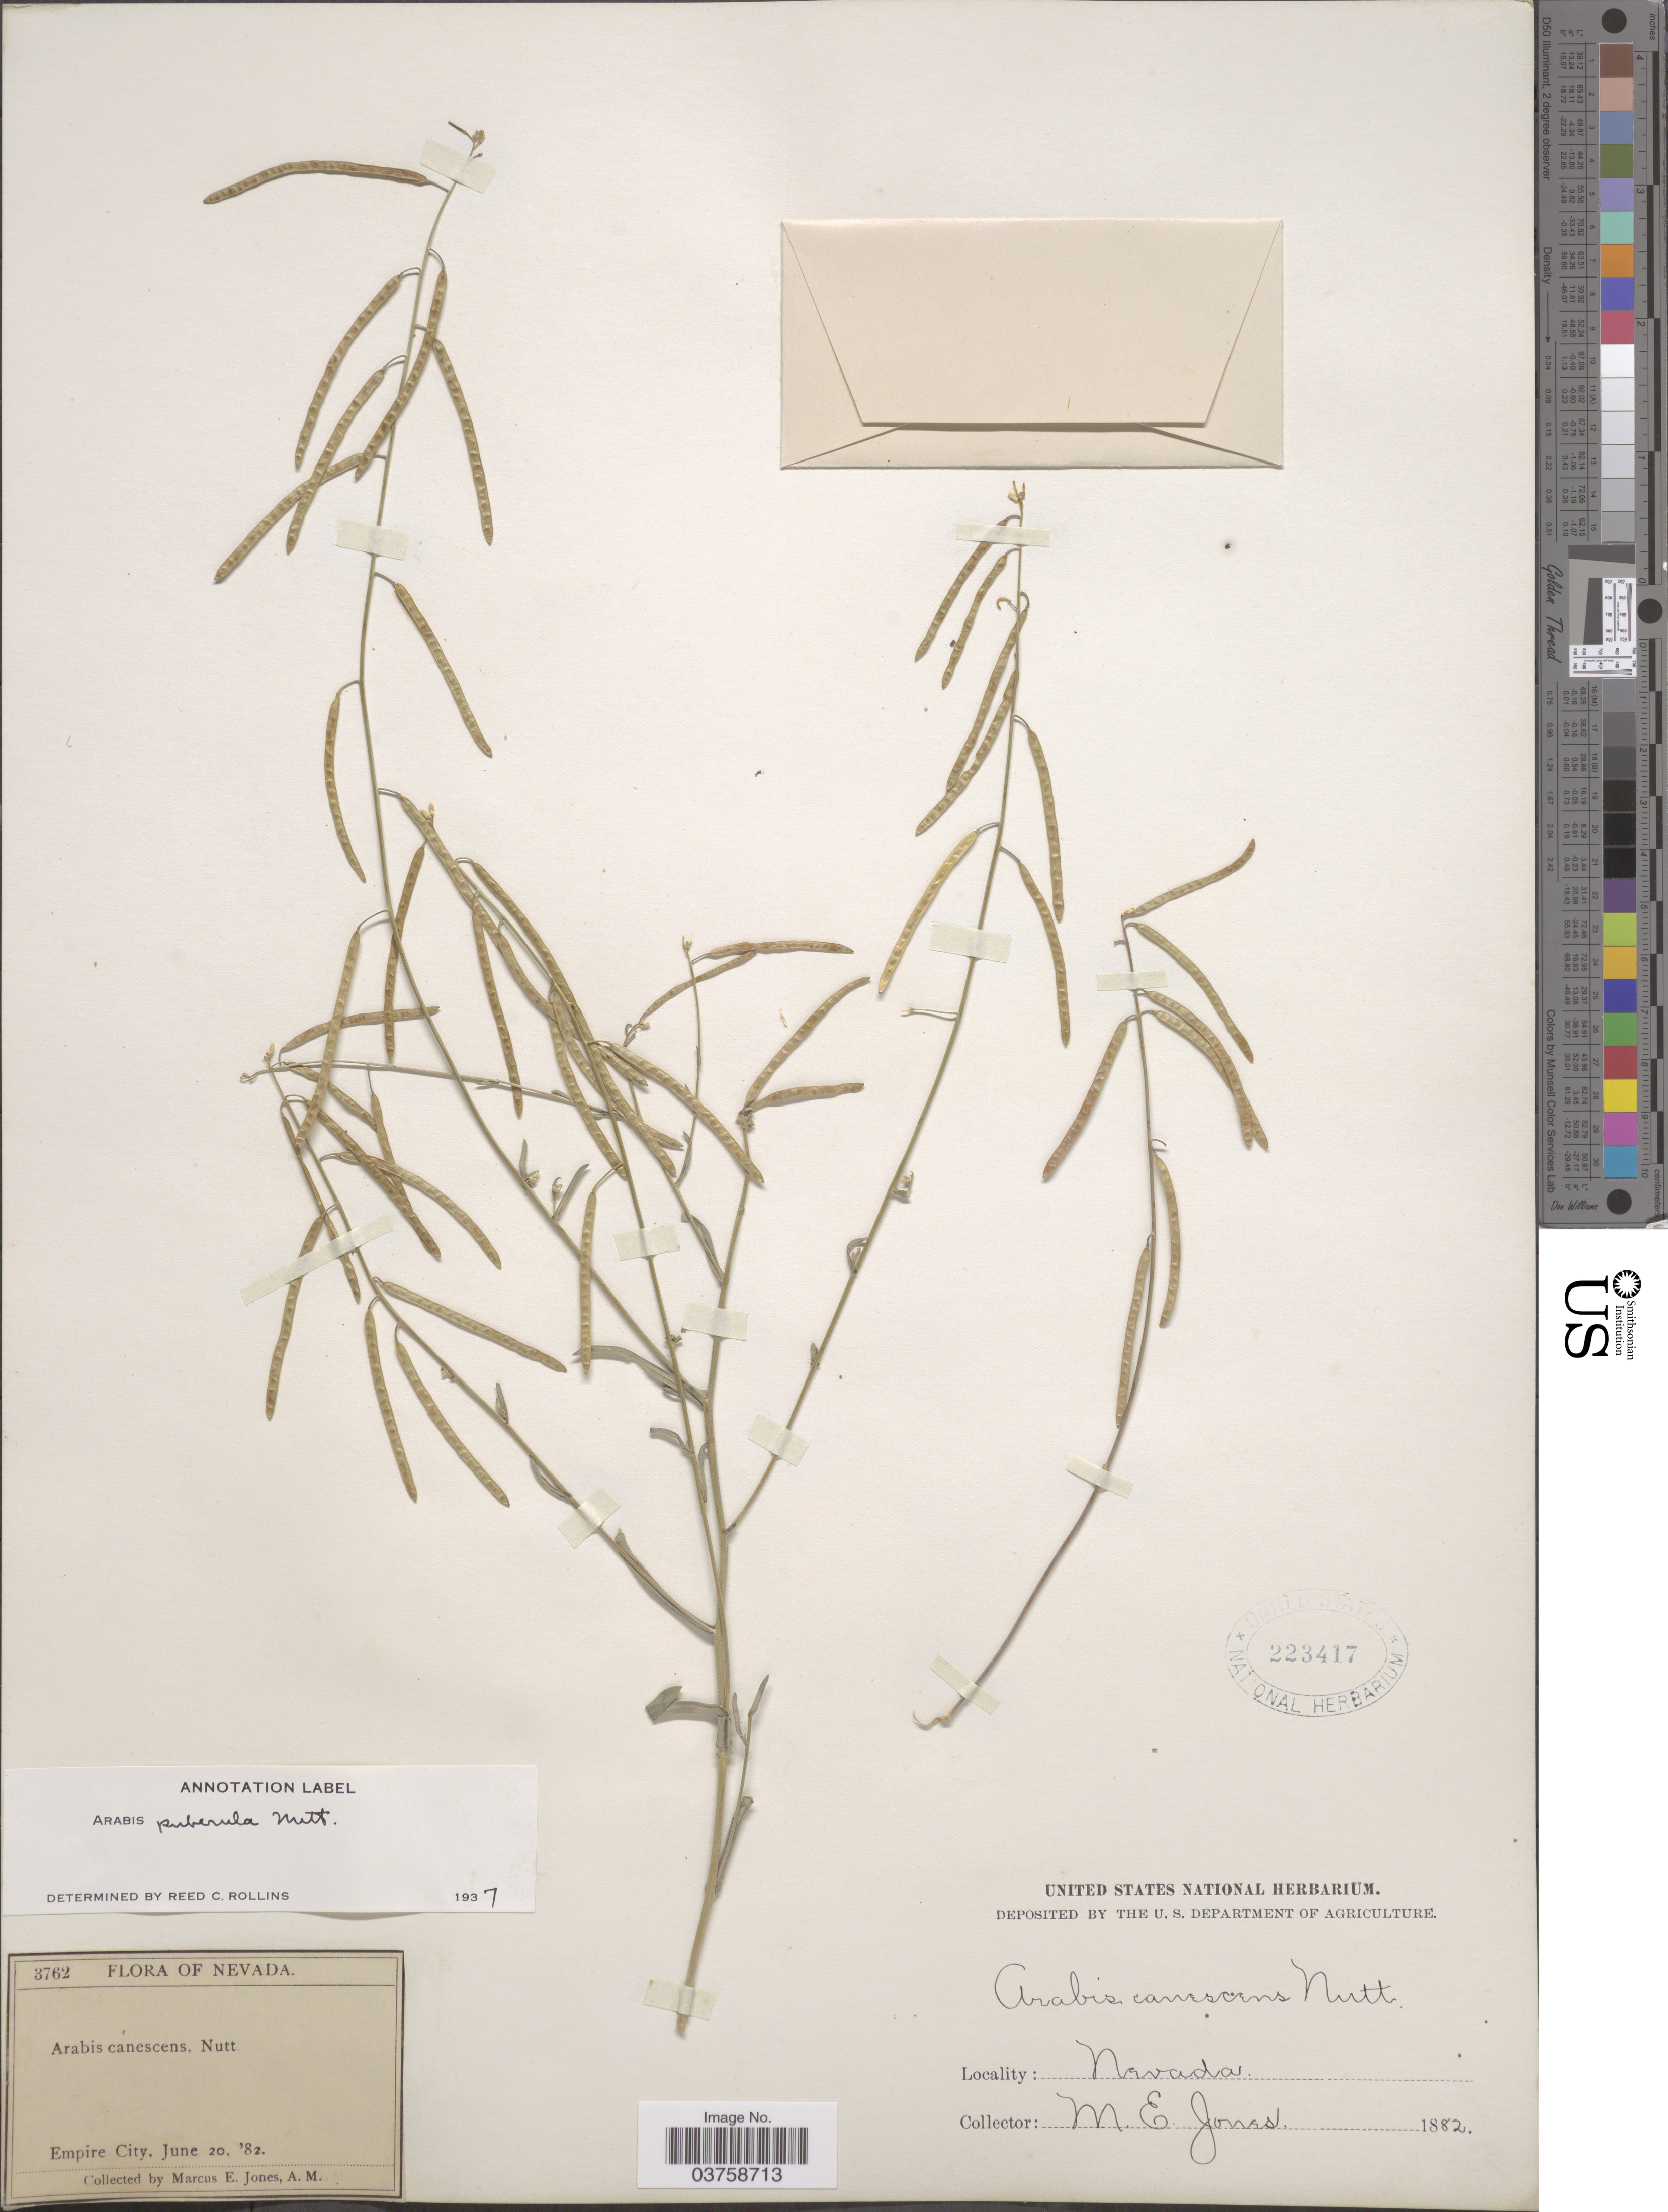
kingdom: Plantae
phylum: Tracheophyta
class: Magnoliopsida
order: Brassicales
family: Brassicaceae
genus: Arabis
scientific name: Arabis puberula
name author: Nutt.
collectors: M. E. Jones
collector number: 3762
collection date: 1882-06-20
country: United States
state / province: Nevada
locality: Empire City.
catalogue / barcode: US 223417